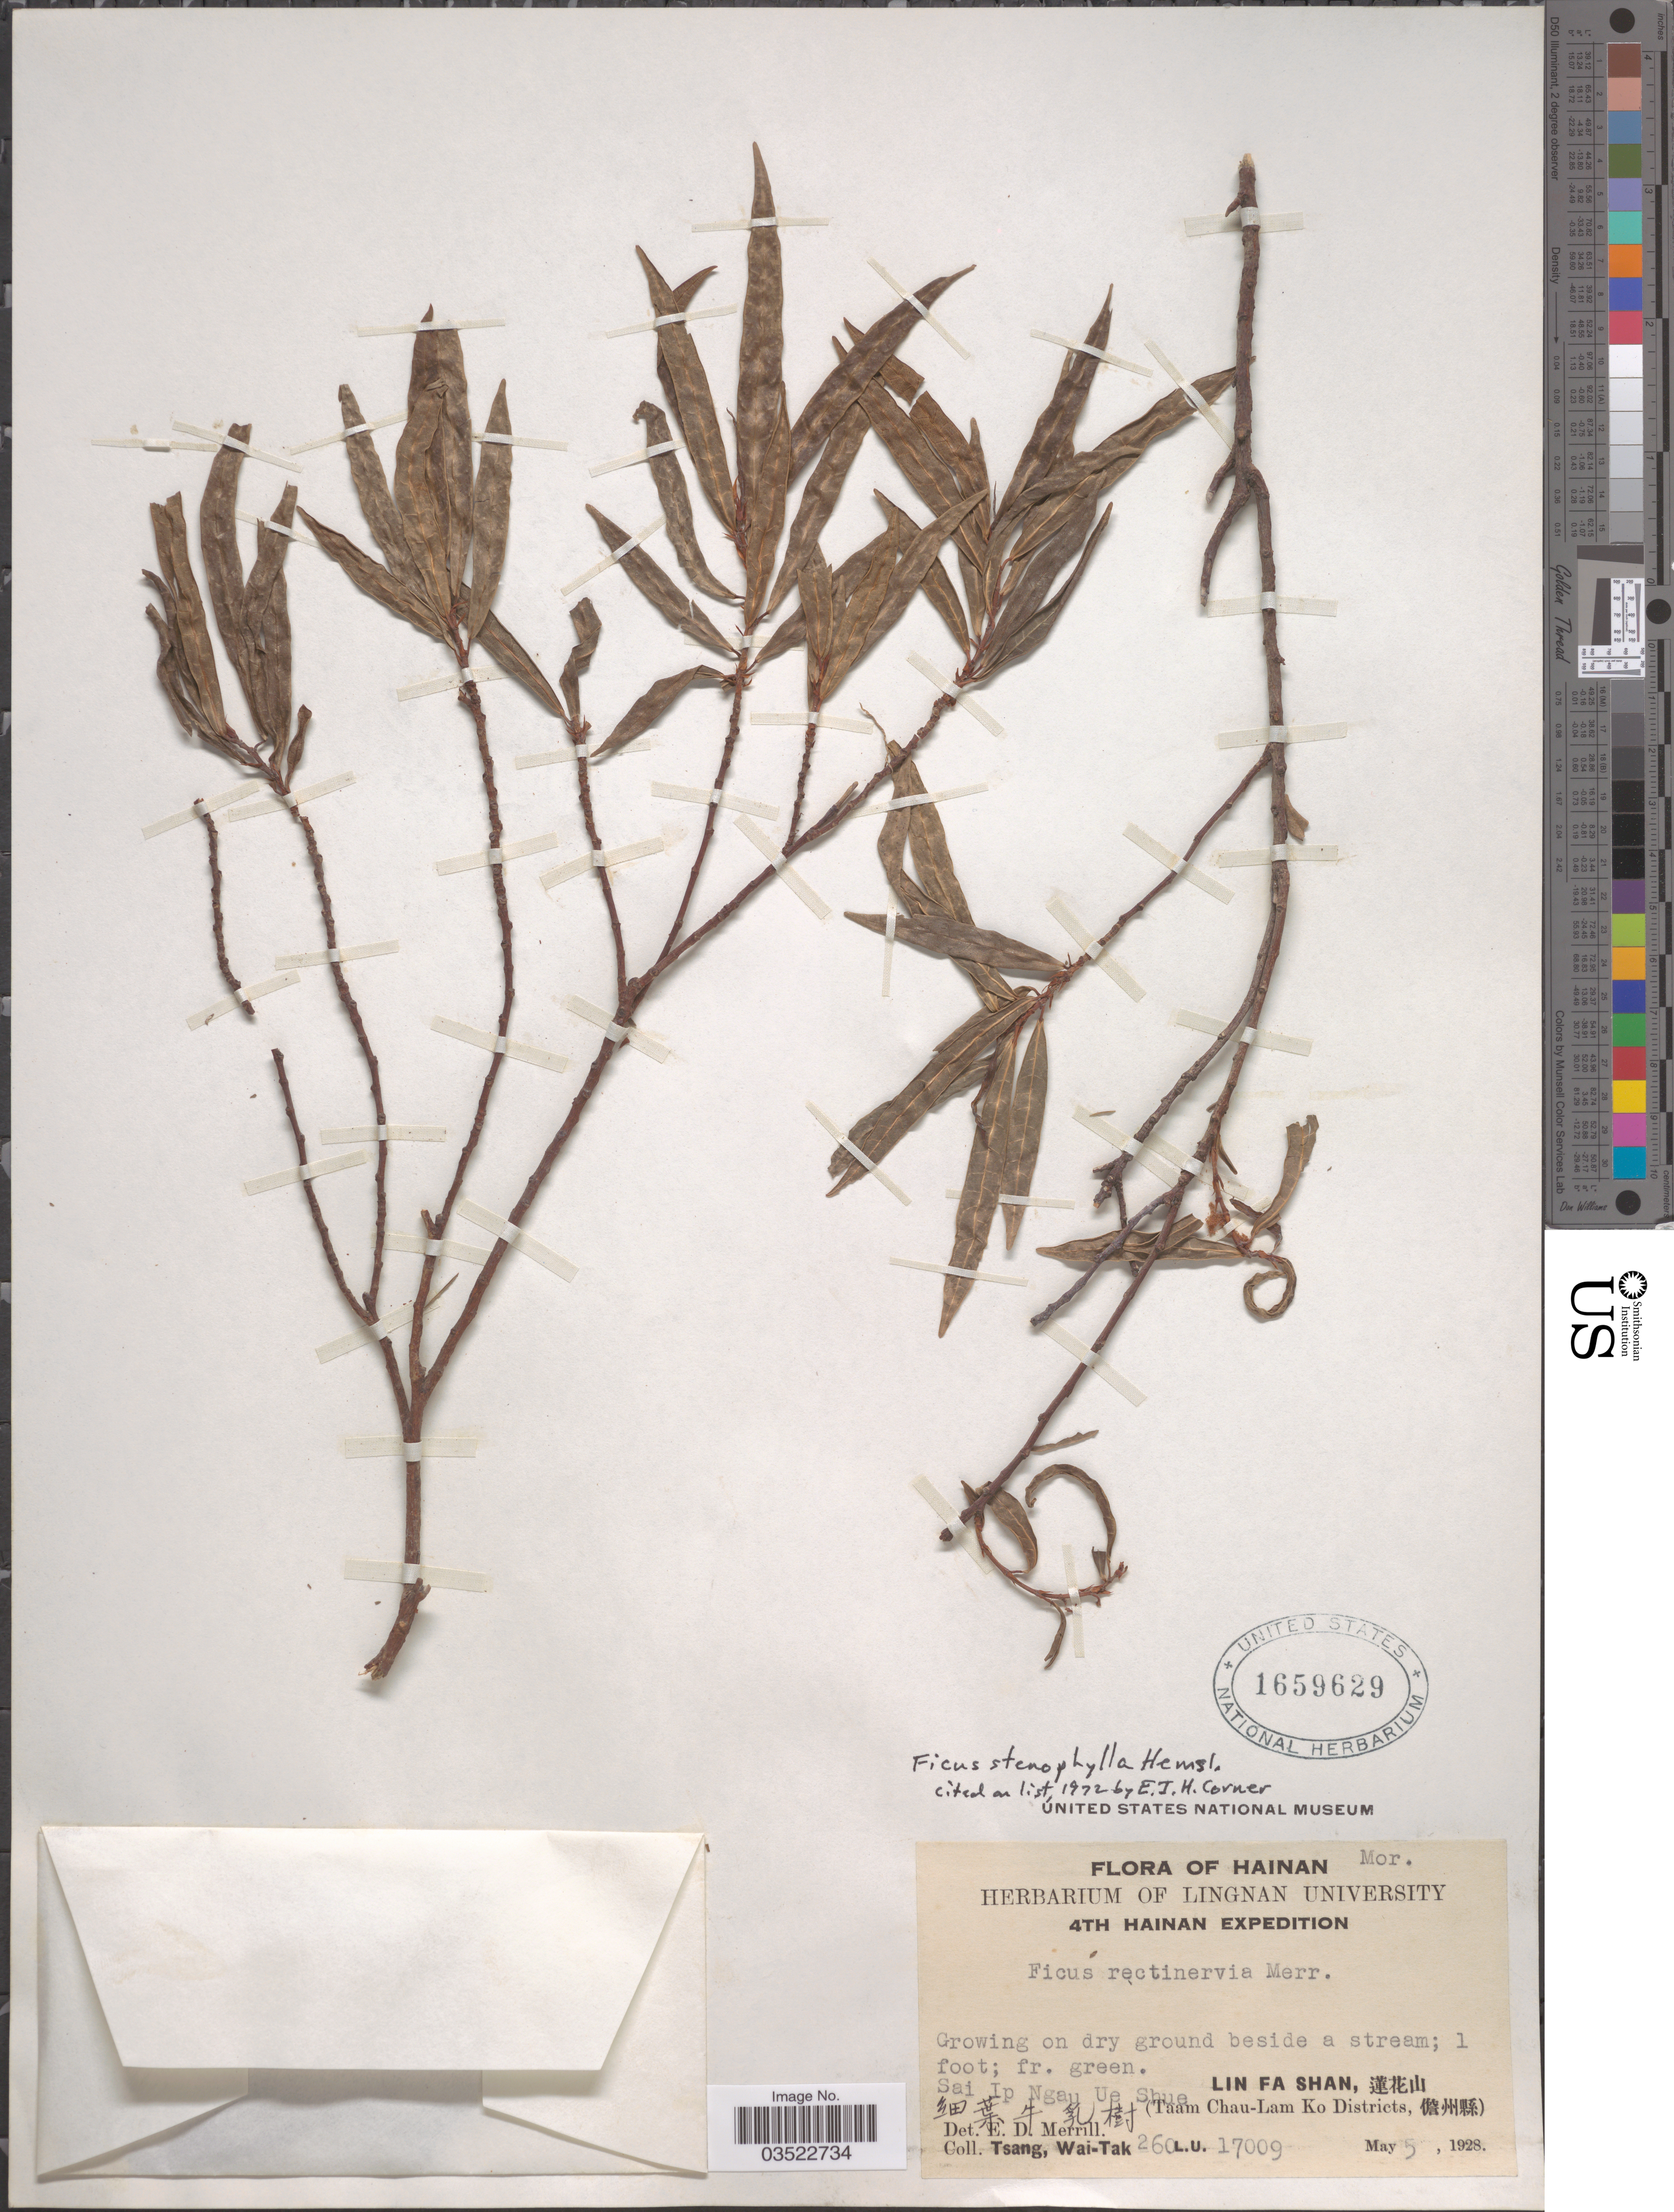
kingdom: Plantae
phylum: Tracheophyta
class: Magnoliopsida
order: Rosales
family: Moraceae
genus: Ficus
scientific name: Ficus stenophylla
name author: Hemsl.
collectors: W. T. Tsang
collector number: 260 L.U. 17009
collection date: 1928-05-05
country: China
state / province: Hainan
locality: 4th Hainan E[Foreign script]pedition. Sai Ip Ngau Ue Shue [Foreign script]. Lin Fa Shan, [Foreign script] (Taam Chau-Lam Ko Districts, [Foreign script]).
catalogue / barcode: US 1659629